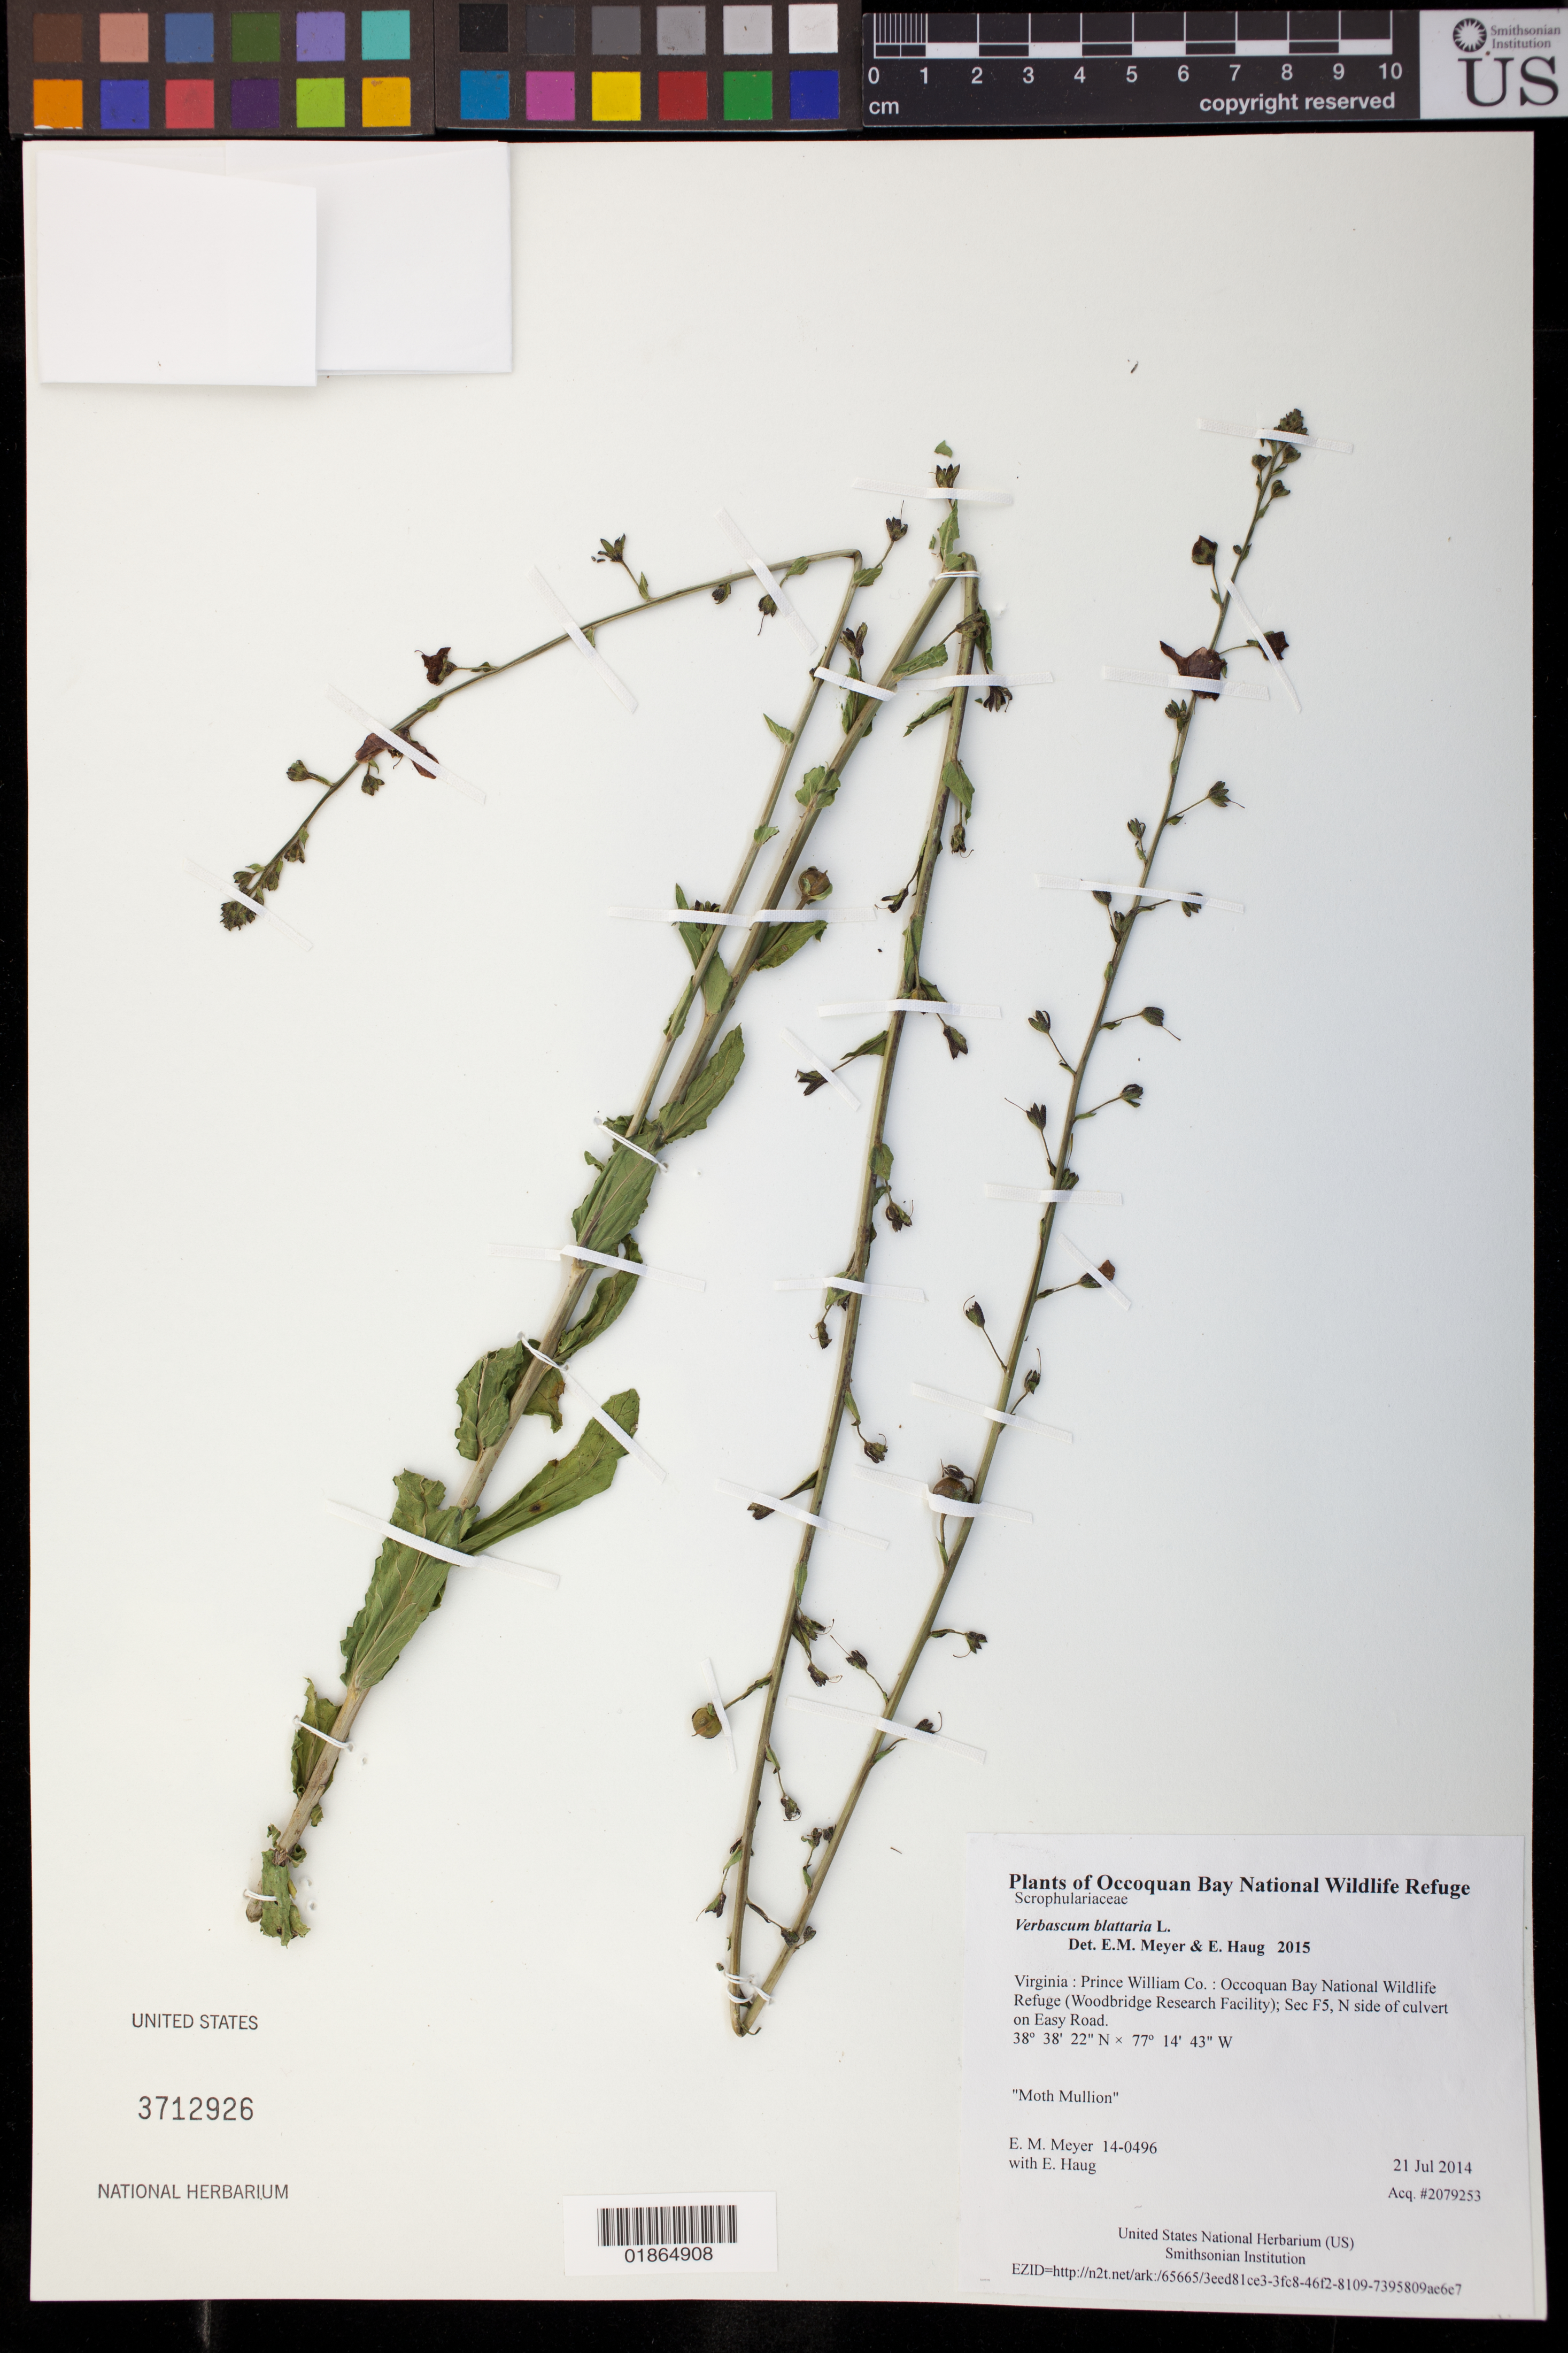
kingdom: Plantae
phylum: Tracheophyta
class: Magnoliopsida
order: Lamiales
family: Scrophulariaceae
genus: Verbascum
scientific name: Verbascum blattaria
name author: L.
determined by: Meyer, E. M.; Haug, E.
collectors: E. M. Meyer & E. Haug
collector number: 14-0496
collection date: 2014-07-21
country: United States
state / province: Virginia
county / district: Prince William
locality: Occoquan Bay National Wildlife Refuge (Woodbridge Research Facility); Sec F5, N side of culvert on Easy Road.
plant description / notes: Moth Mullion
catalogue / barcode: US 3712926